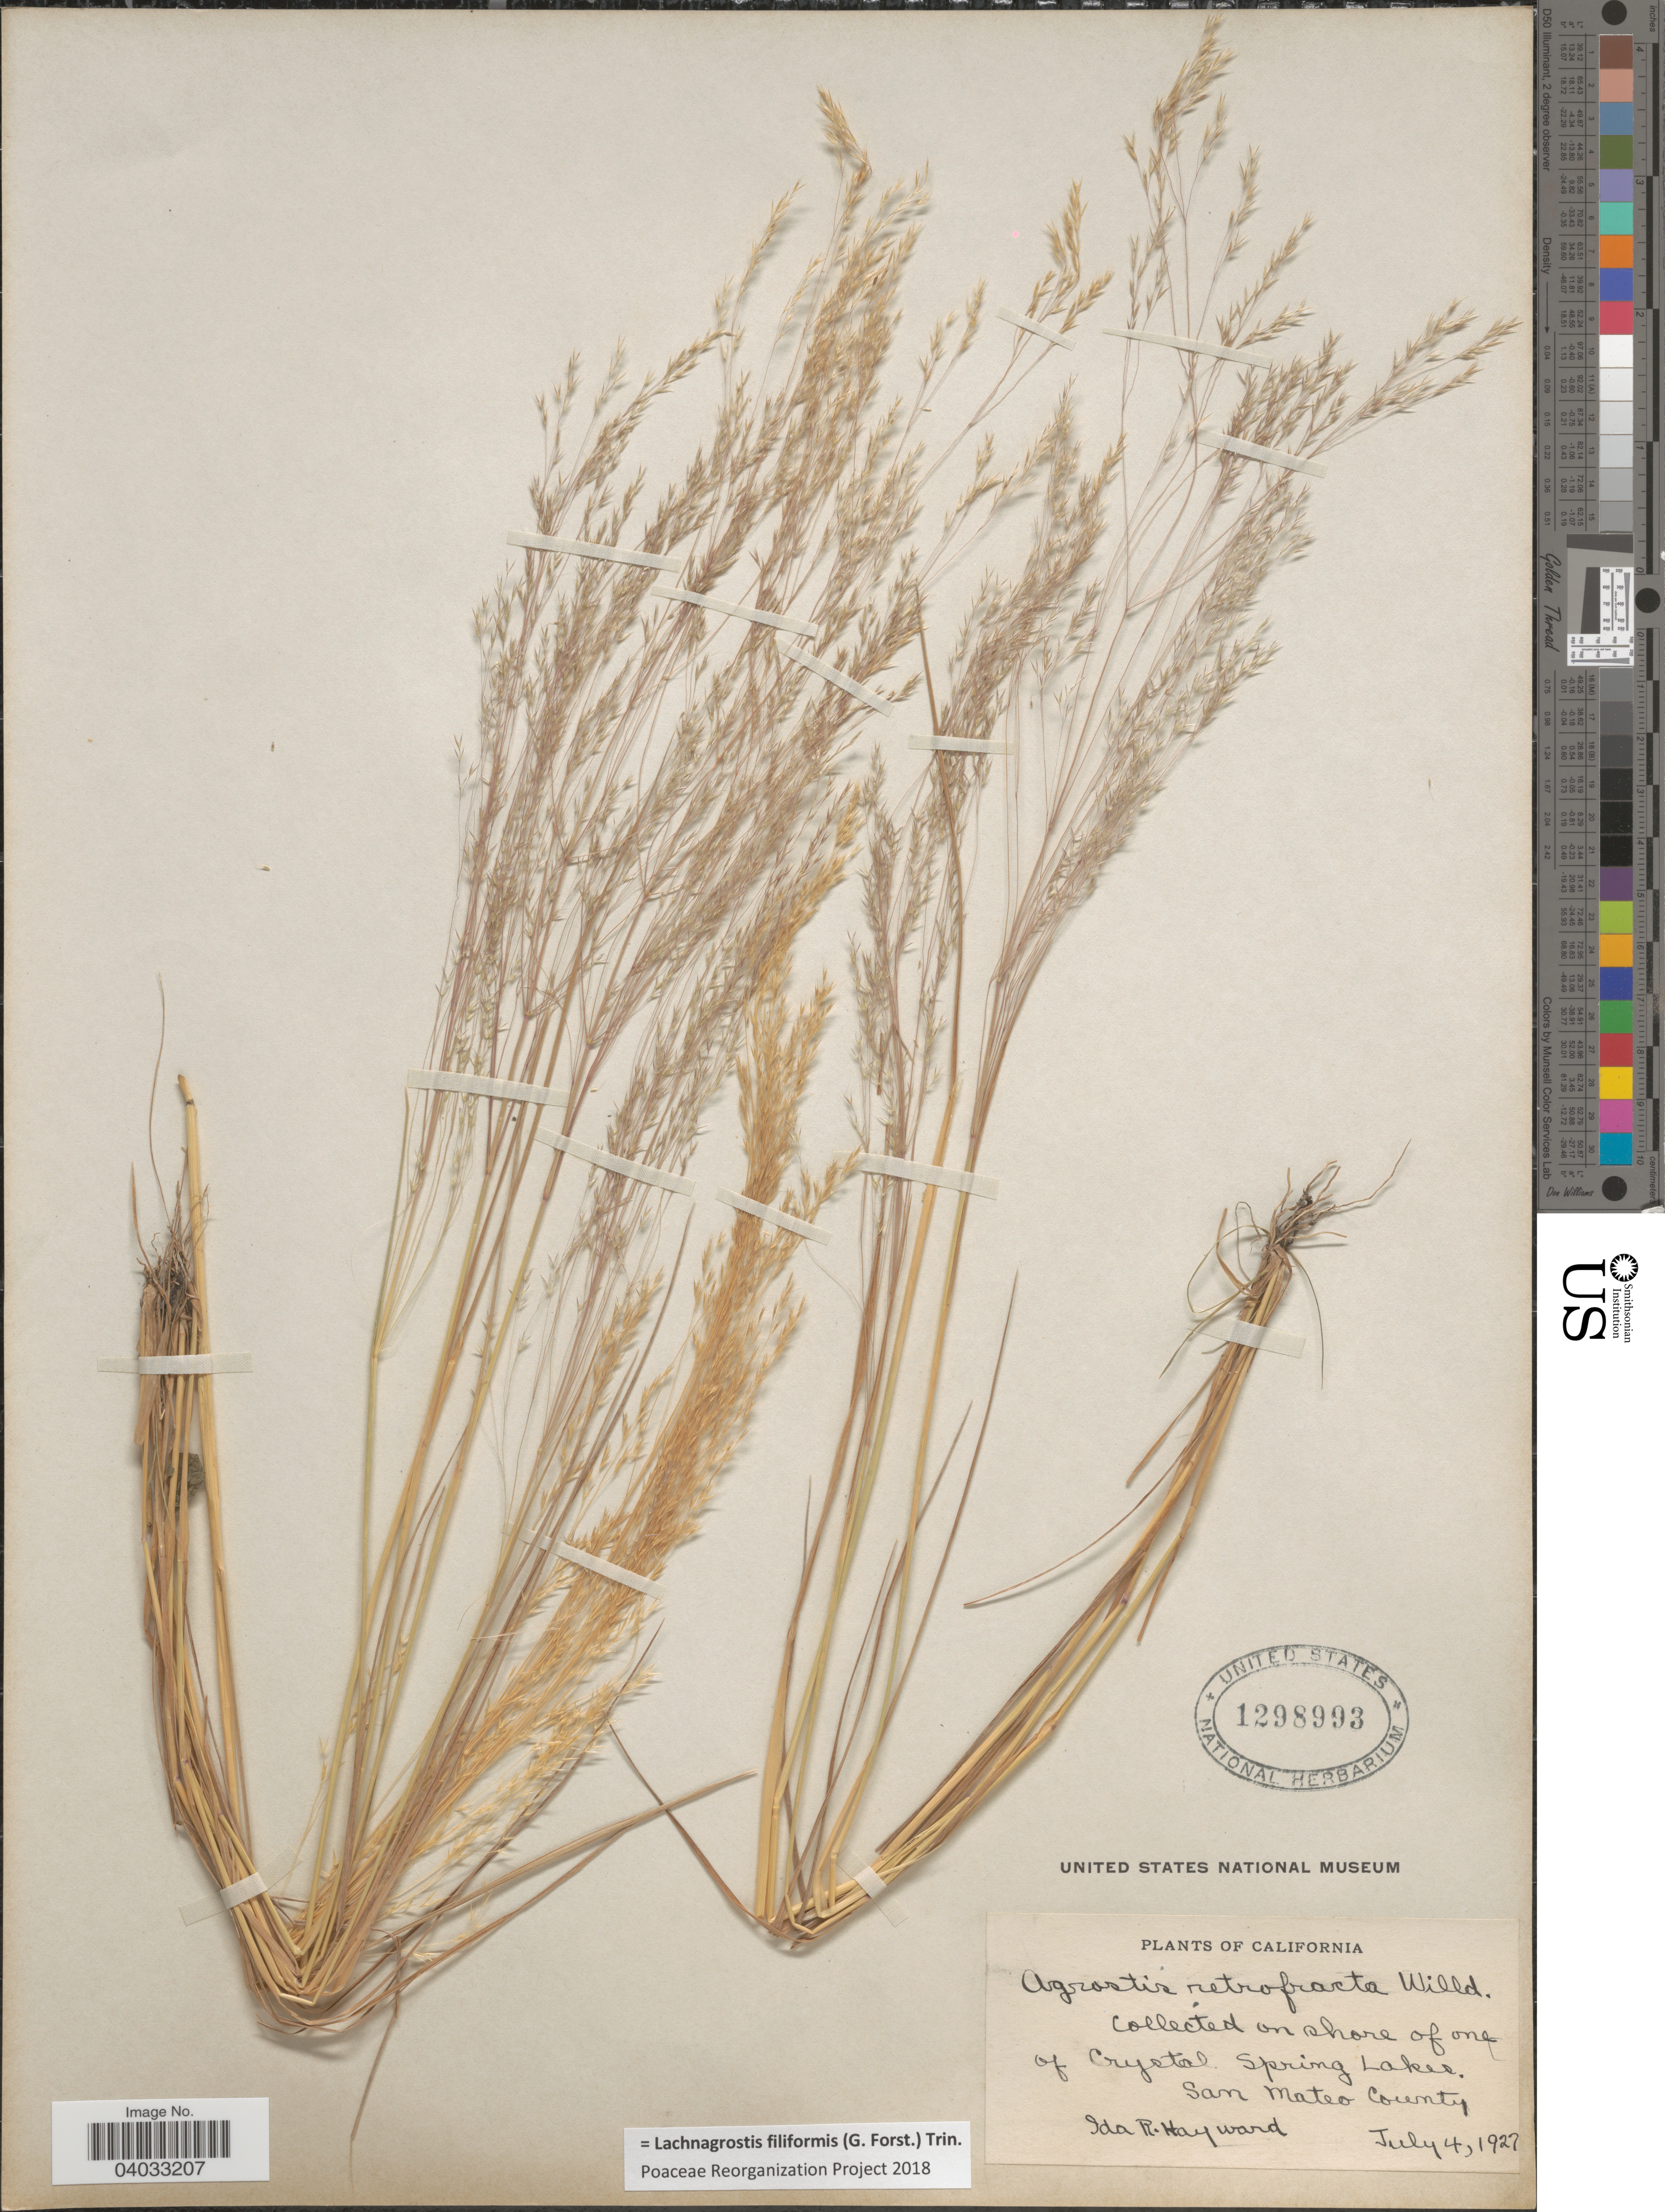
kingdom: Plantae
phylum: Tracheophyta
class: Liliopsida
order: Poales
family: Poaceae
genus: Lachnagrostis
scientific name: Lachnagrostis filiformis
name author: (J.R. Forst.) Trin.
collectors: I. Hayward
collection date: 1927-07-04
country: United States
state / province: California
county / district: San Mateo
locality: On shore of one of Crystal Spring Lakes. San Mateo County.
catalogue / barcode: US 1298993